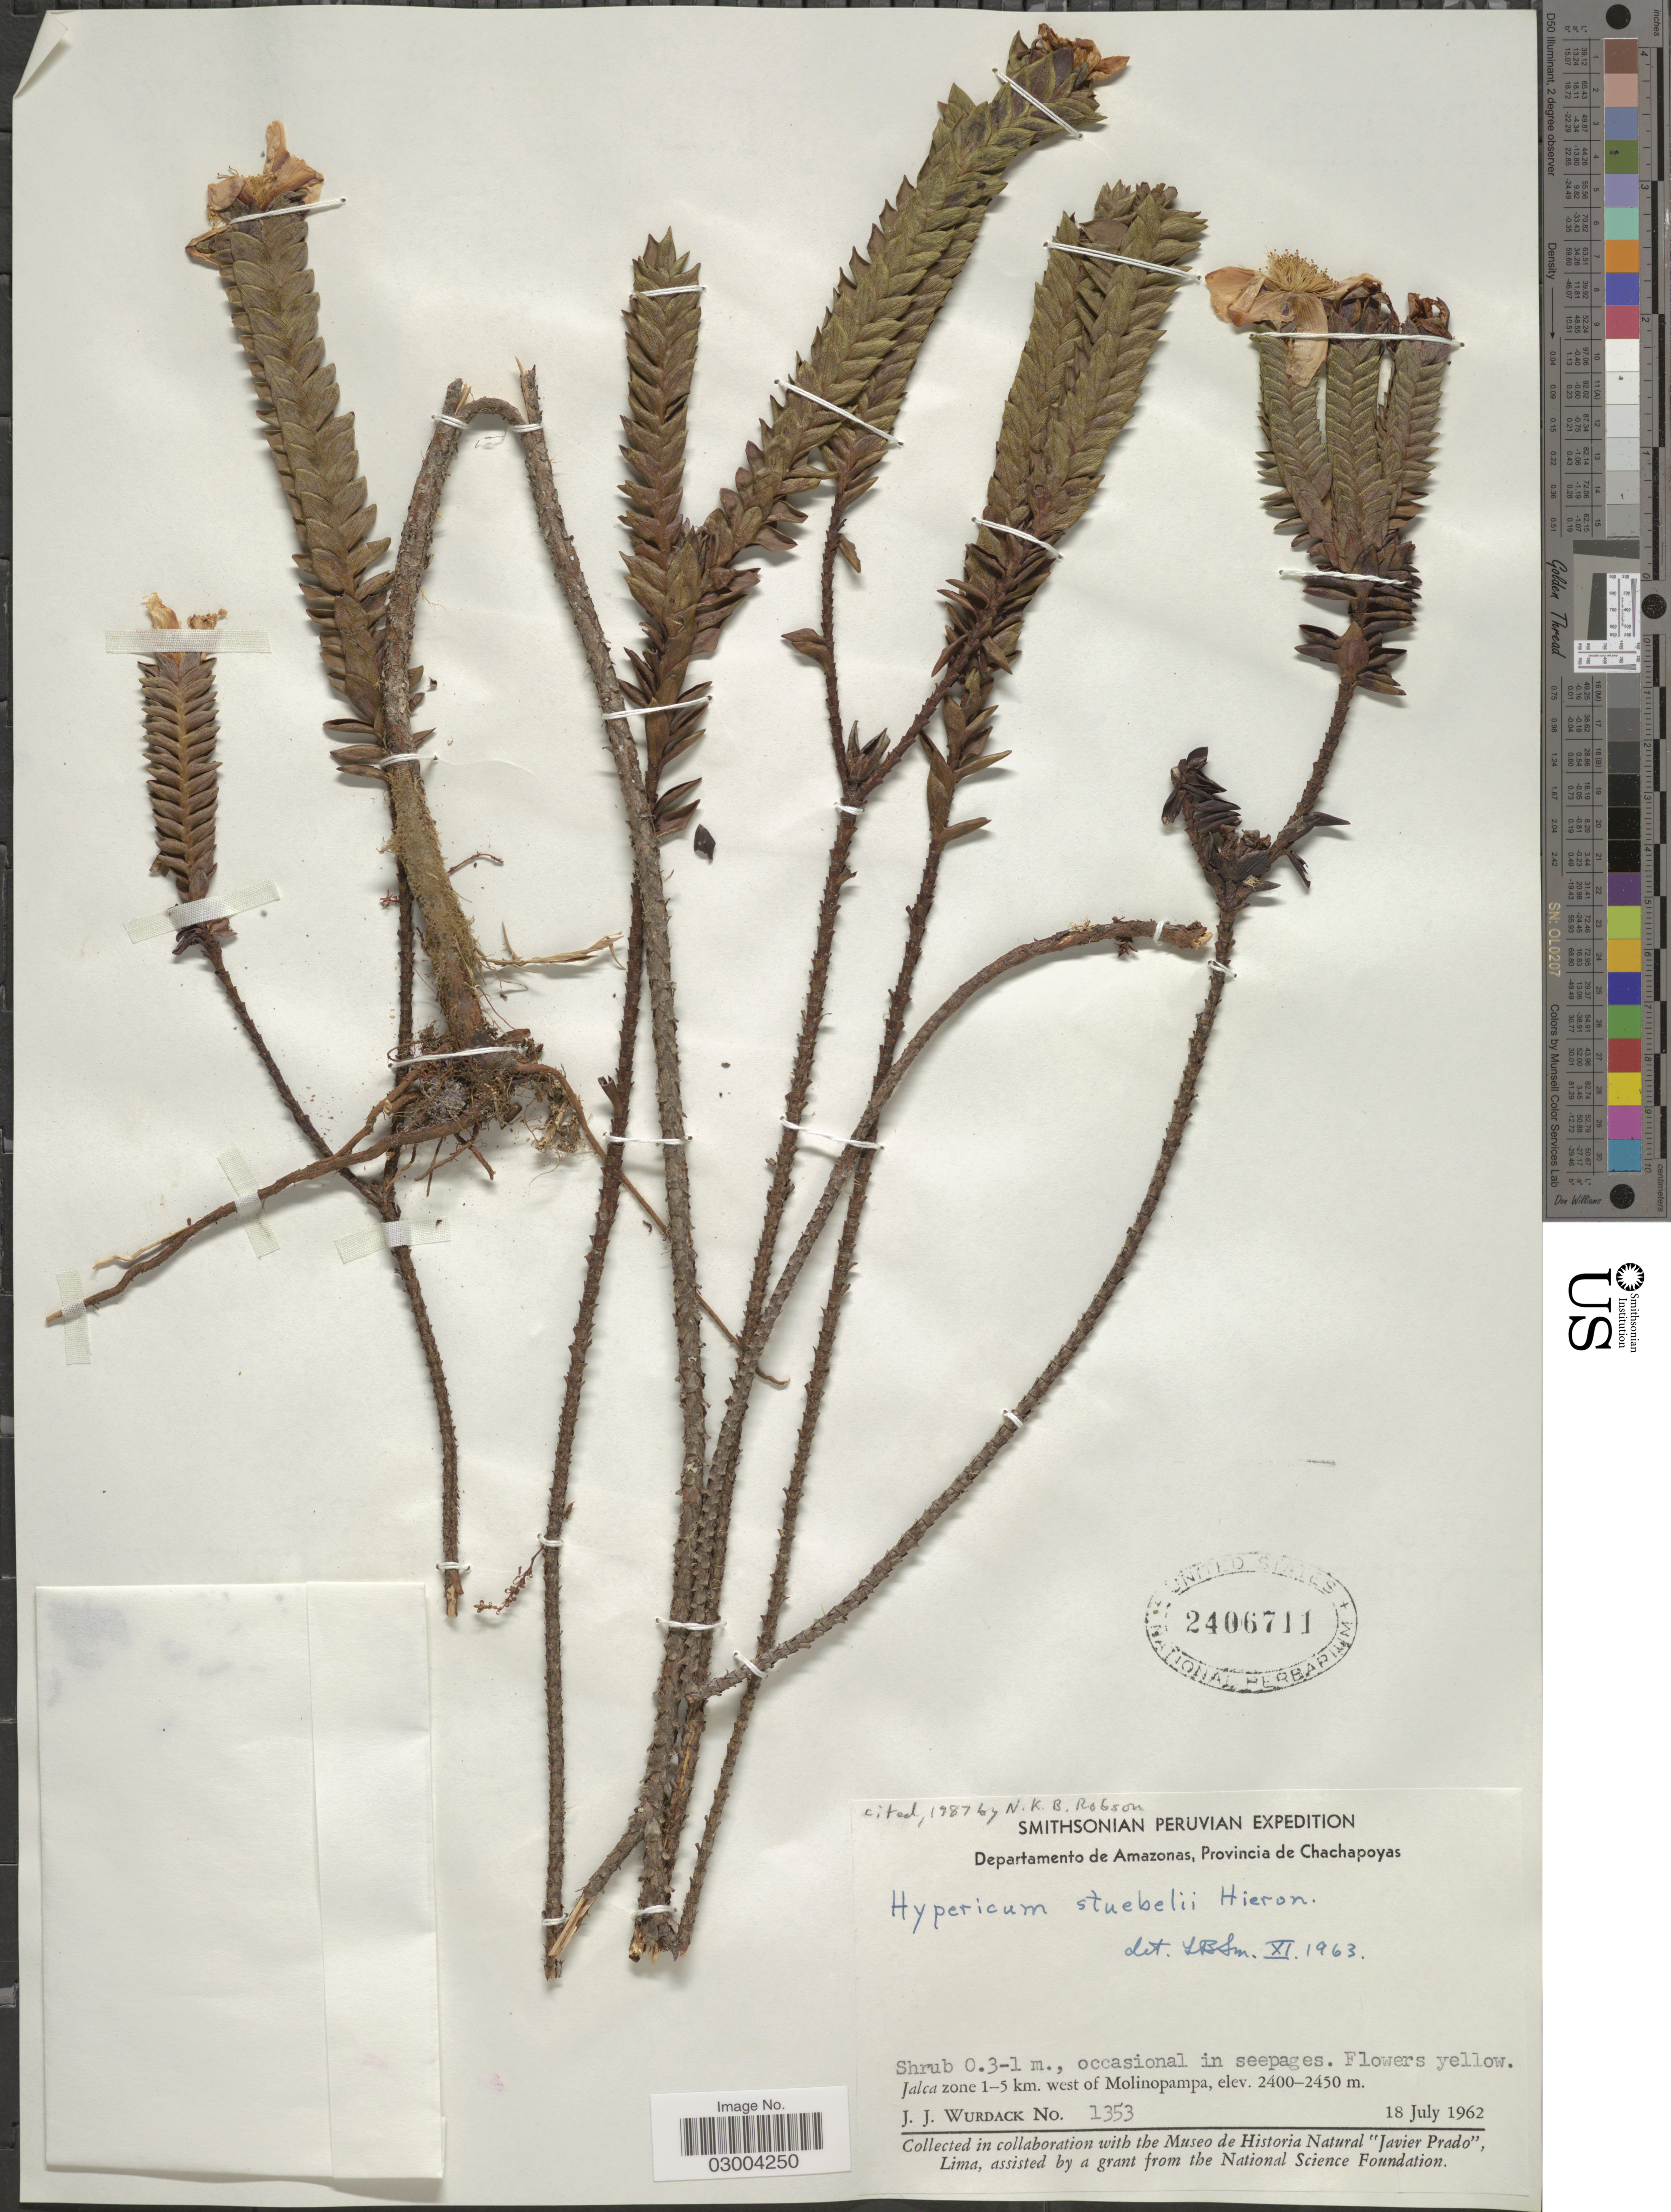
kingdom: Plantae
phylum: Tracheophyta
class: Magnoliopsida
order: Malpighiales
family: Hypericaceae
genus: Hypericum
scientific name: Hypericum stuebelii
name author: Hieron.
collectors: J. J. Wurdack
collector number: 1353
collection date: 1962-07-18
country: Peru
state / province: Amazonas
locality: Departamento de Amazonas, Provincia de Chachapoyas. Jalca zone 1-5 km. west of Molinopampa.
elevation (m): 2400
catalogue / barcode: US 2406711